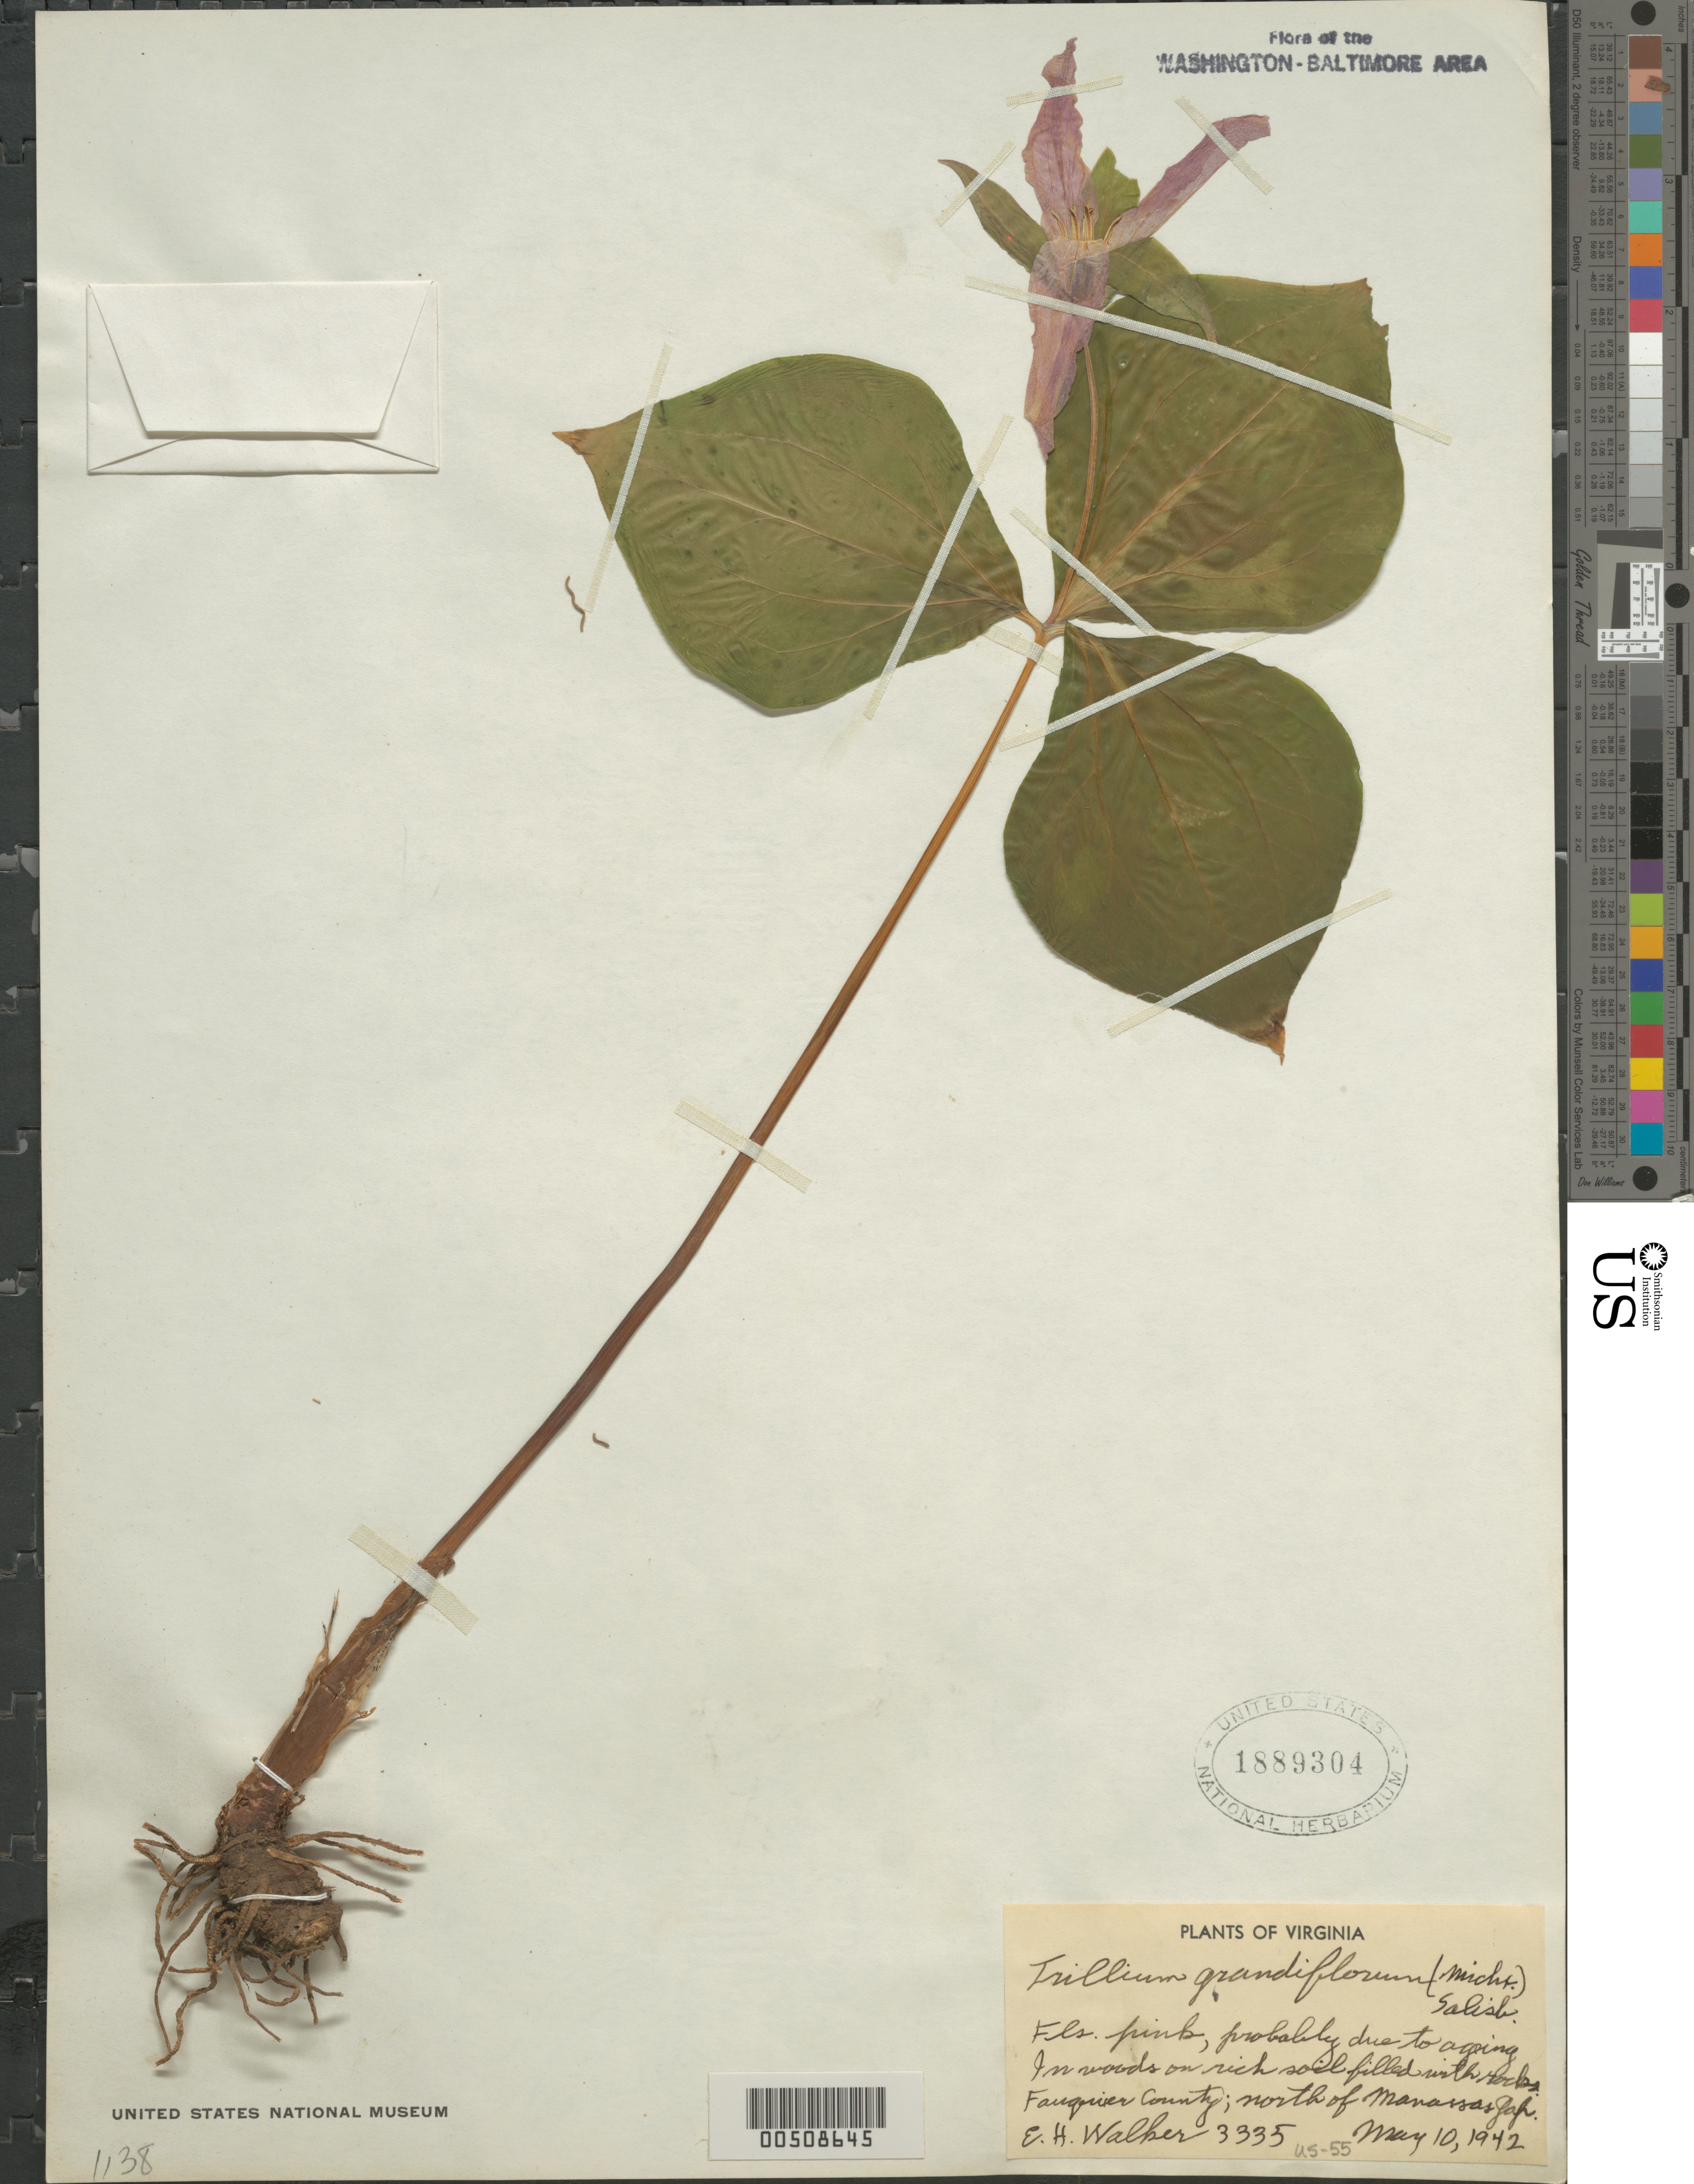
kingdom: Plantae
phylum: Tracheophyta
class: Liliopsida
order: Liliales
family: Melanthiaceae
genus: Trillium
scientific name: Trillium grandiflorum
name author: (Michx.) Salisb.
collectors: E. H. Walker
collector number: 3335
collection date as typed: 10 May 1942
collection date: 1942-05-10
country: United States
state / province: Virginia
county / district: Fauquier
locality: N of Manassas Gap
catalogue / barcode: US 1889304